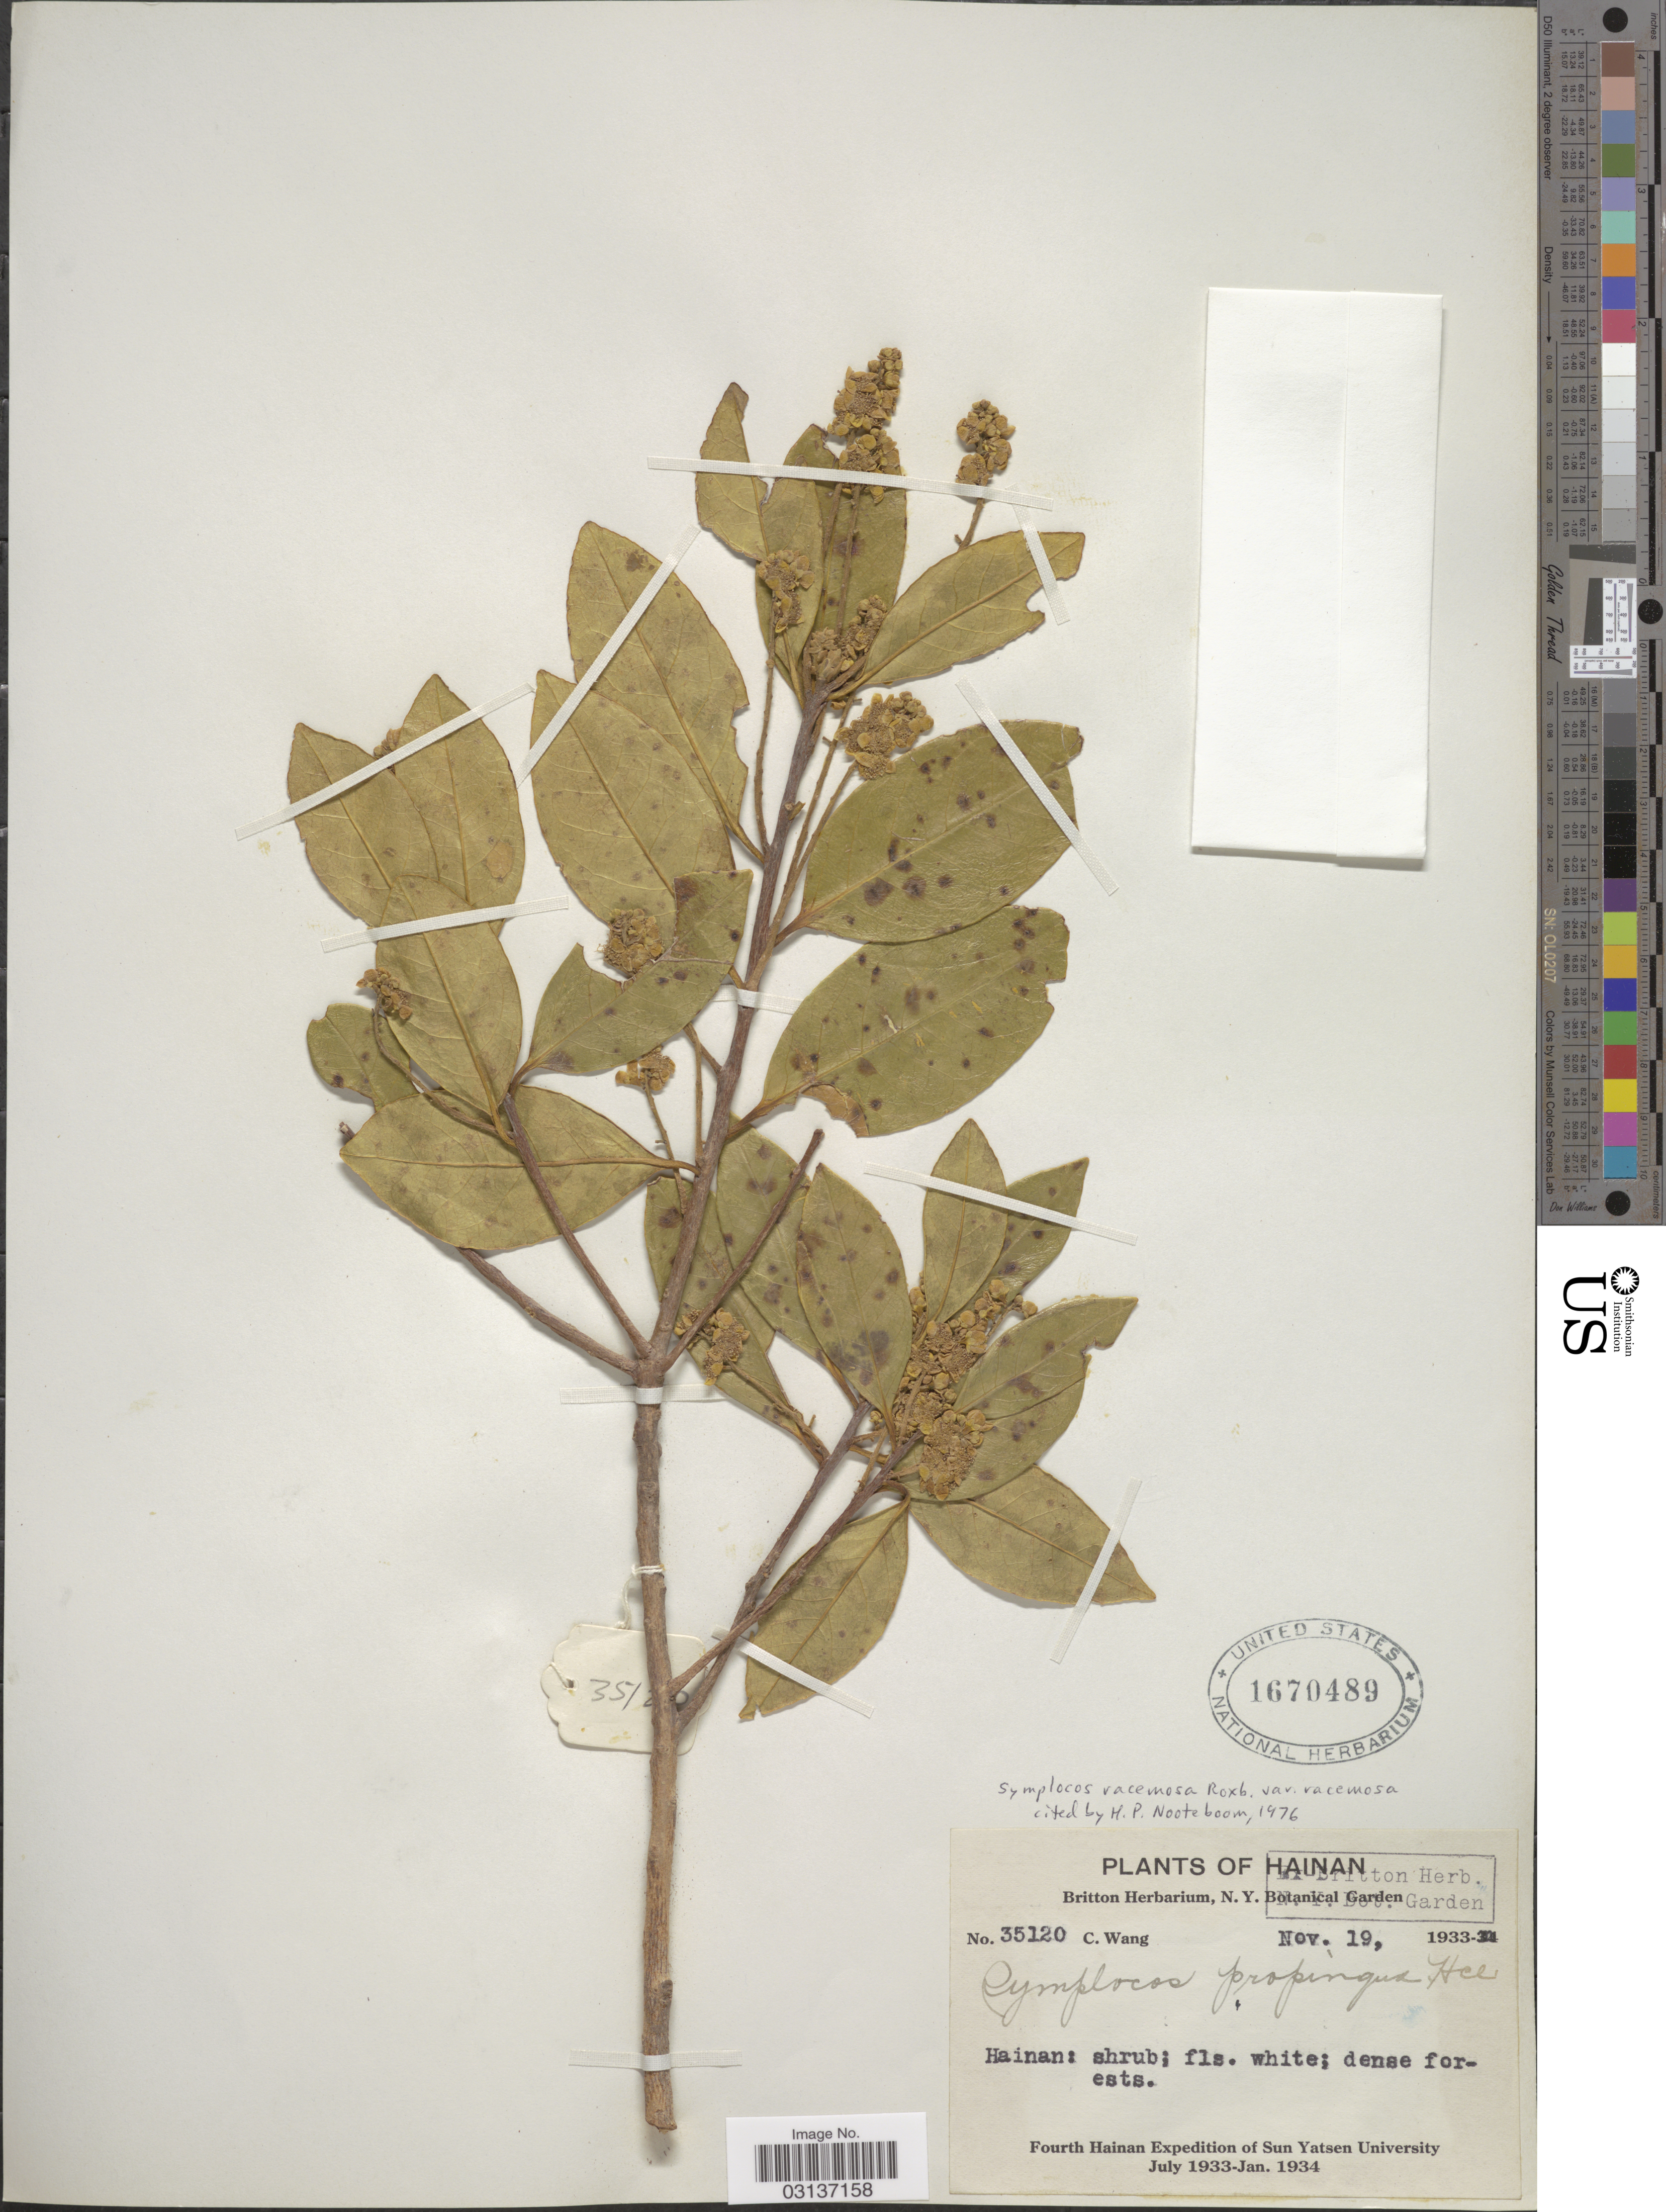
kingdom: Plantae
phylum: Tracheophyta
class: Magnoliopsida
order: Ericales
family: Symplocaceae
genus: Symplocos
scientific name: Symplocos racemosa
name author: Roxb.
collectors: C. Wang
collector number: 35120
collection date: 1933-11-19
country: China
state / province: Hainan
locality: Hainan.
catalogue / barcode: US 1670489